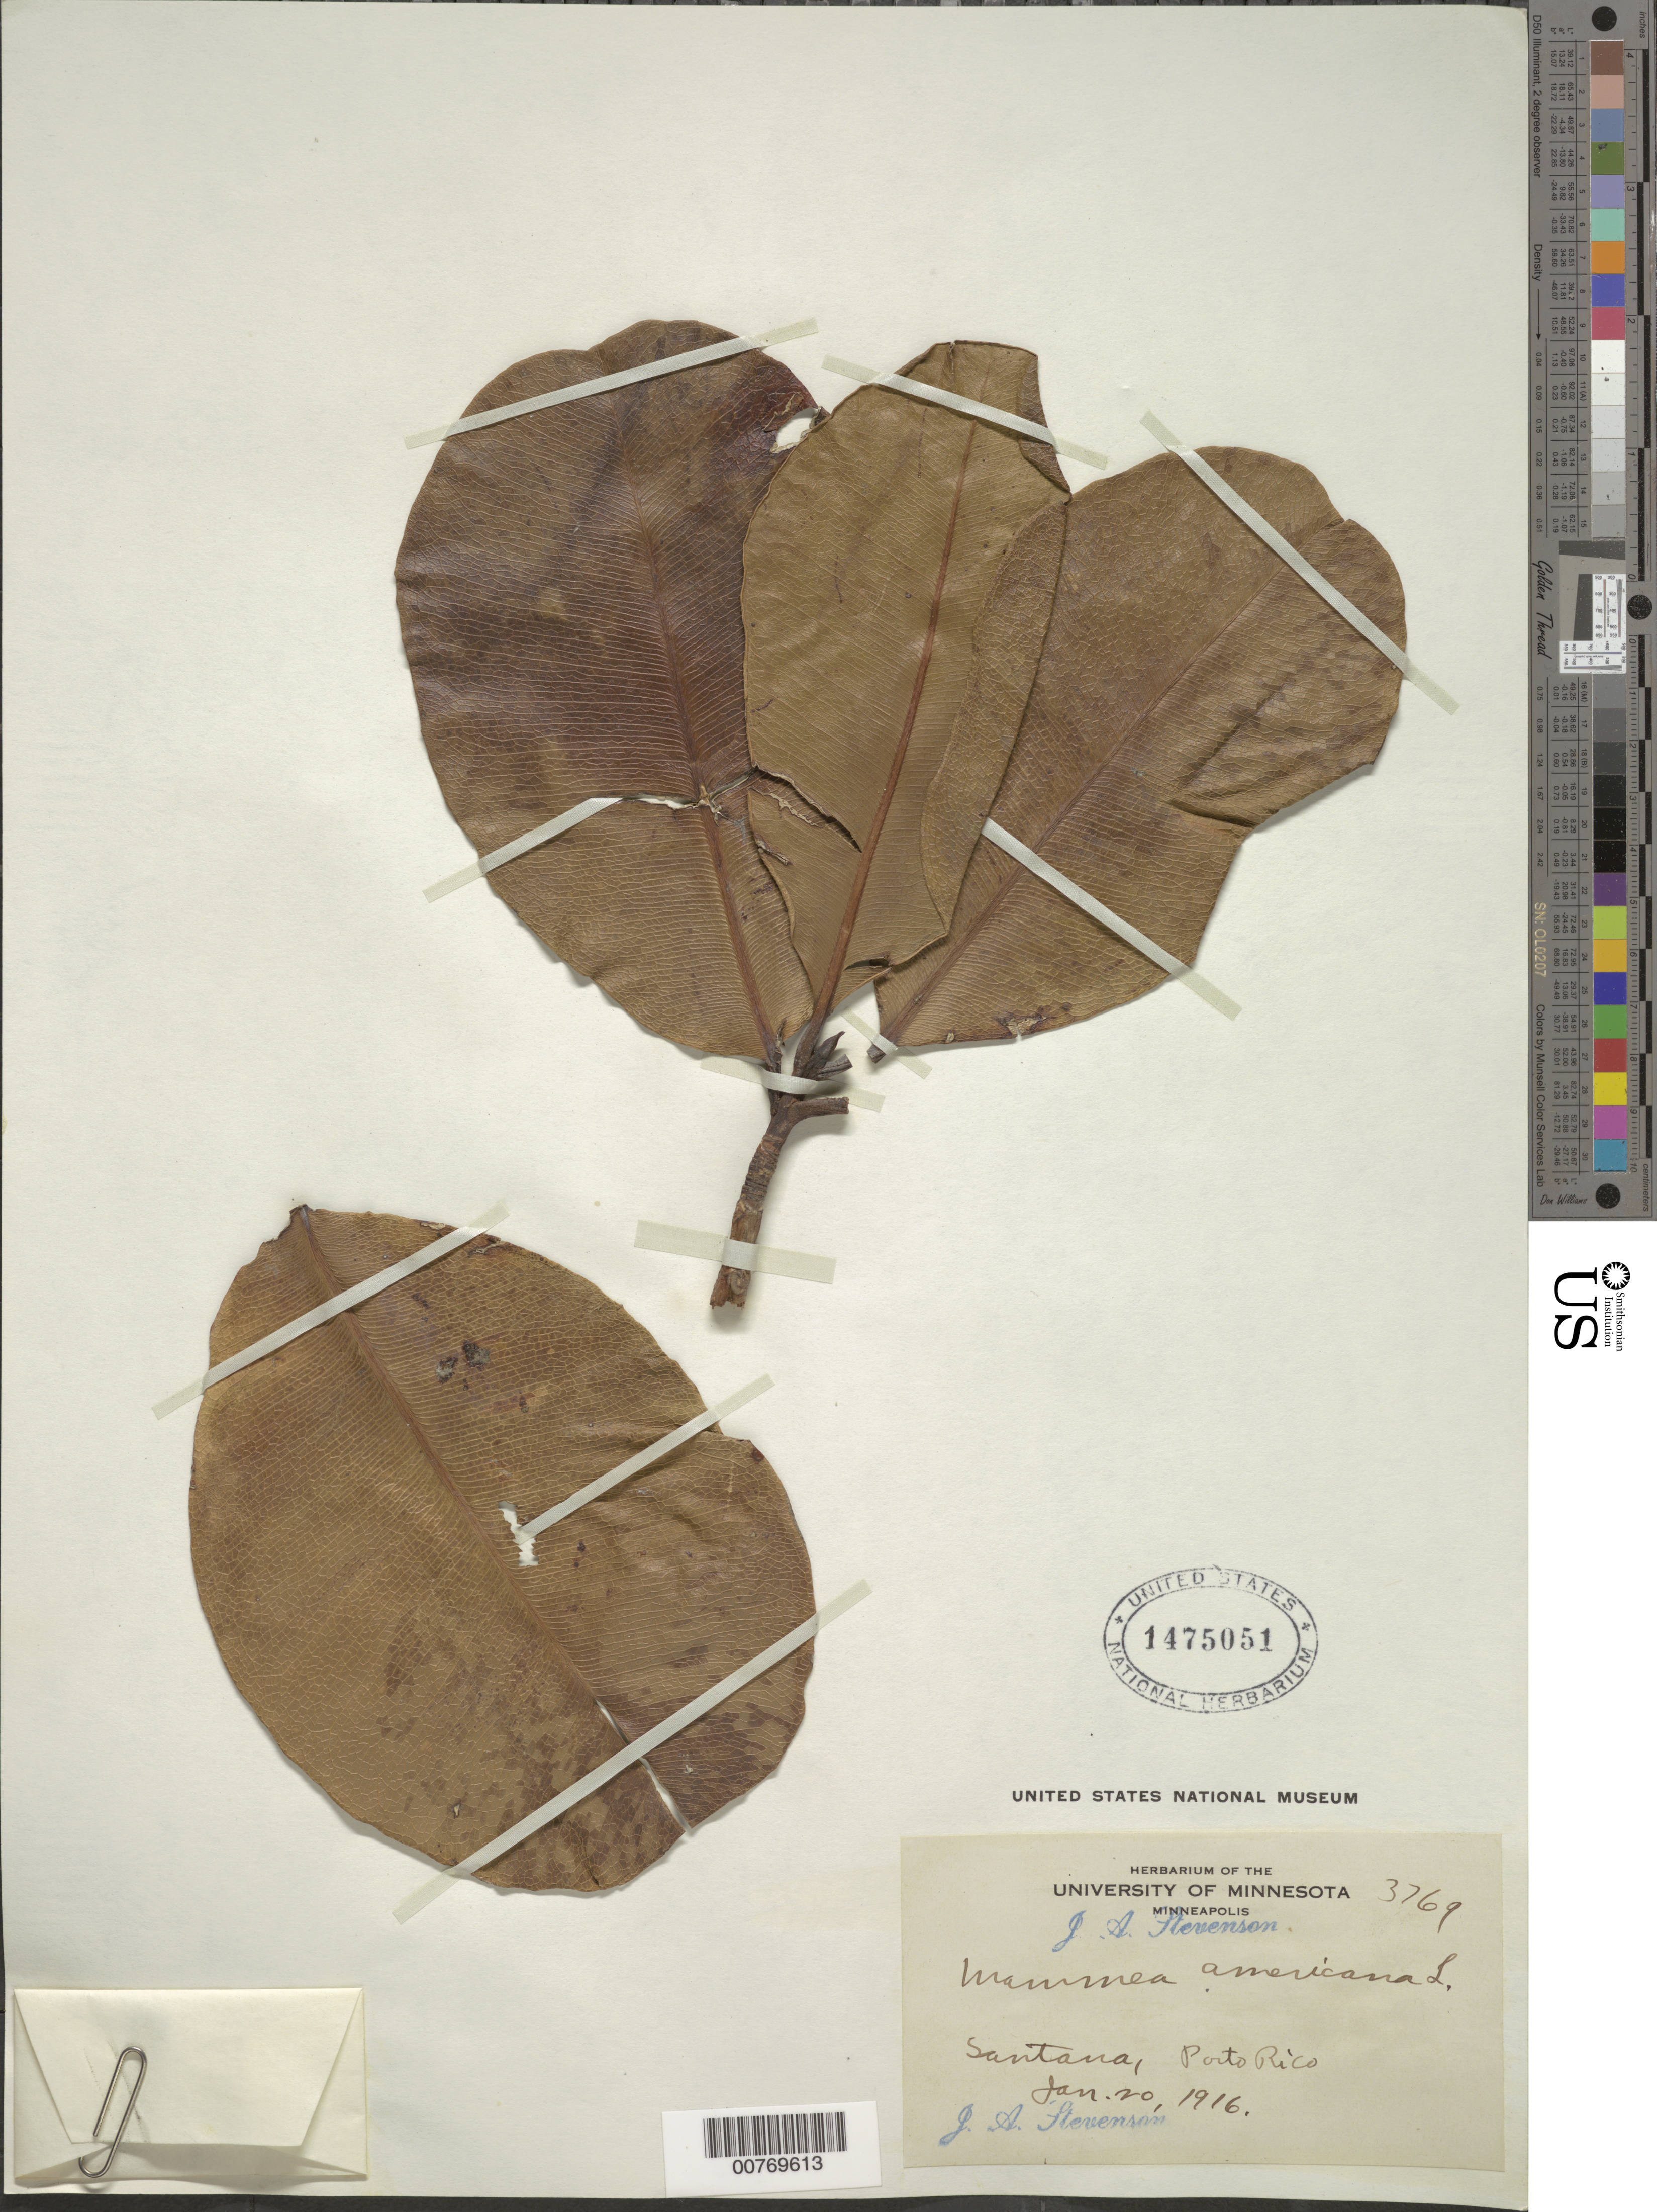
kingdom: Plantae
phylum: Tracheophyta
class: Magnoliopsida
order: Malpighiales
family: Calophyllaceae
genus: Mammea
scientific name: Mammea americana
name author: L.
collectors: J. Stevenson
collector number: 3769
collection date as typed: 20 Jan 1916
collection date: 1916-01-20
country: Puerto Rico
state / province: Arecibo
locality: Santana.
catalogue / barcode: US 1475051